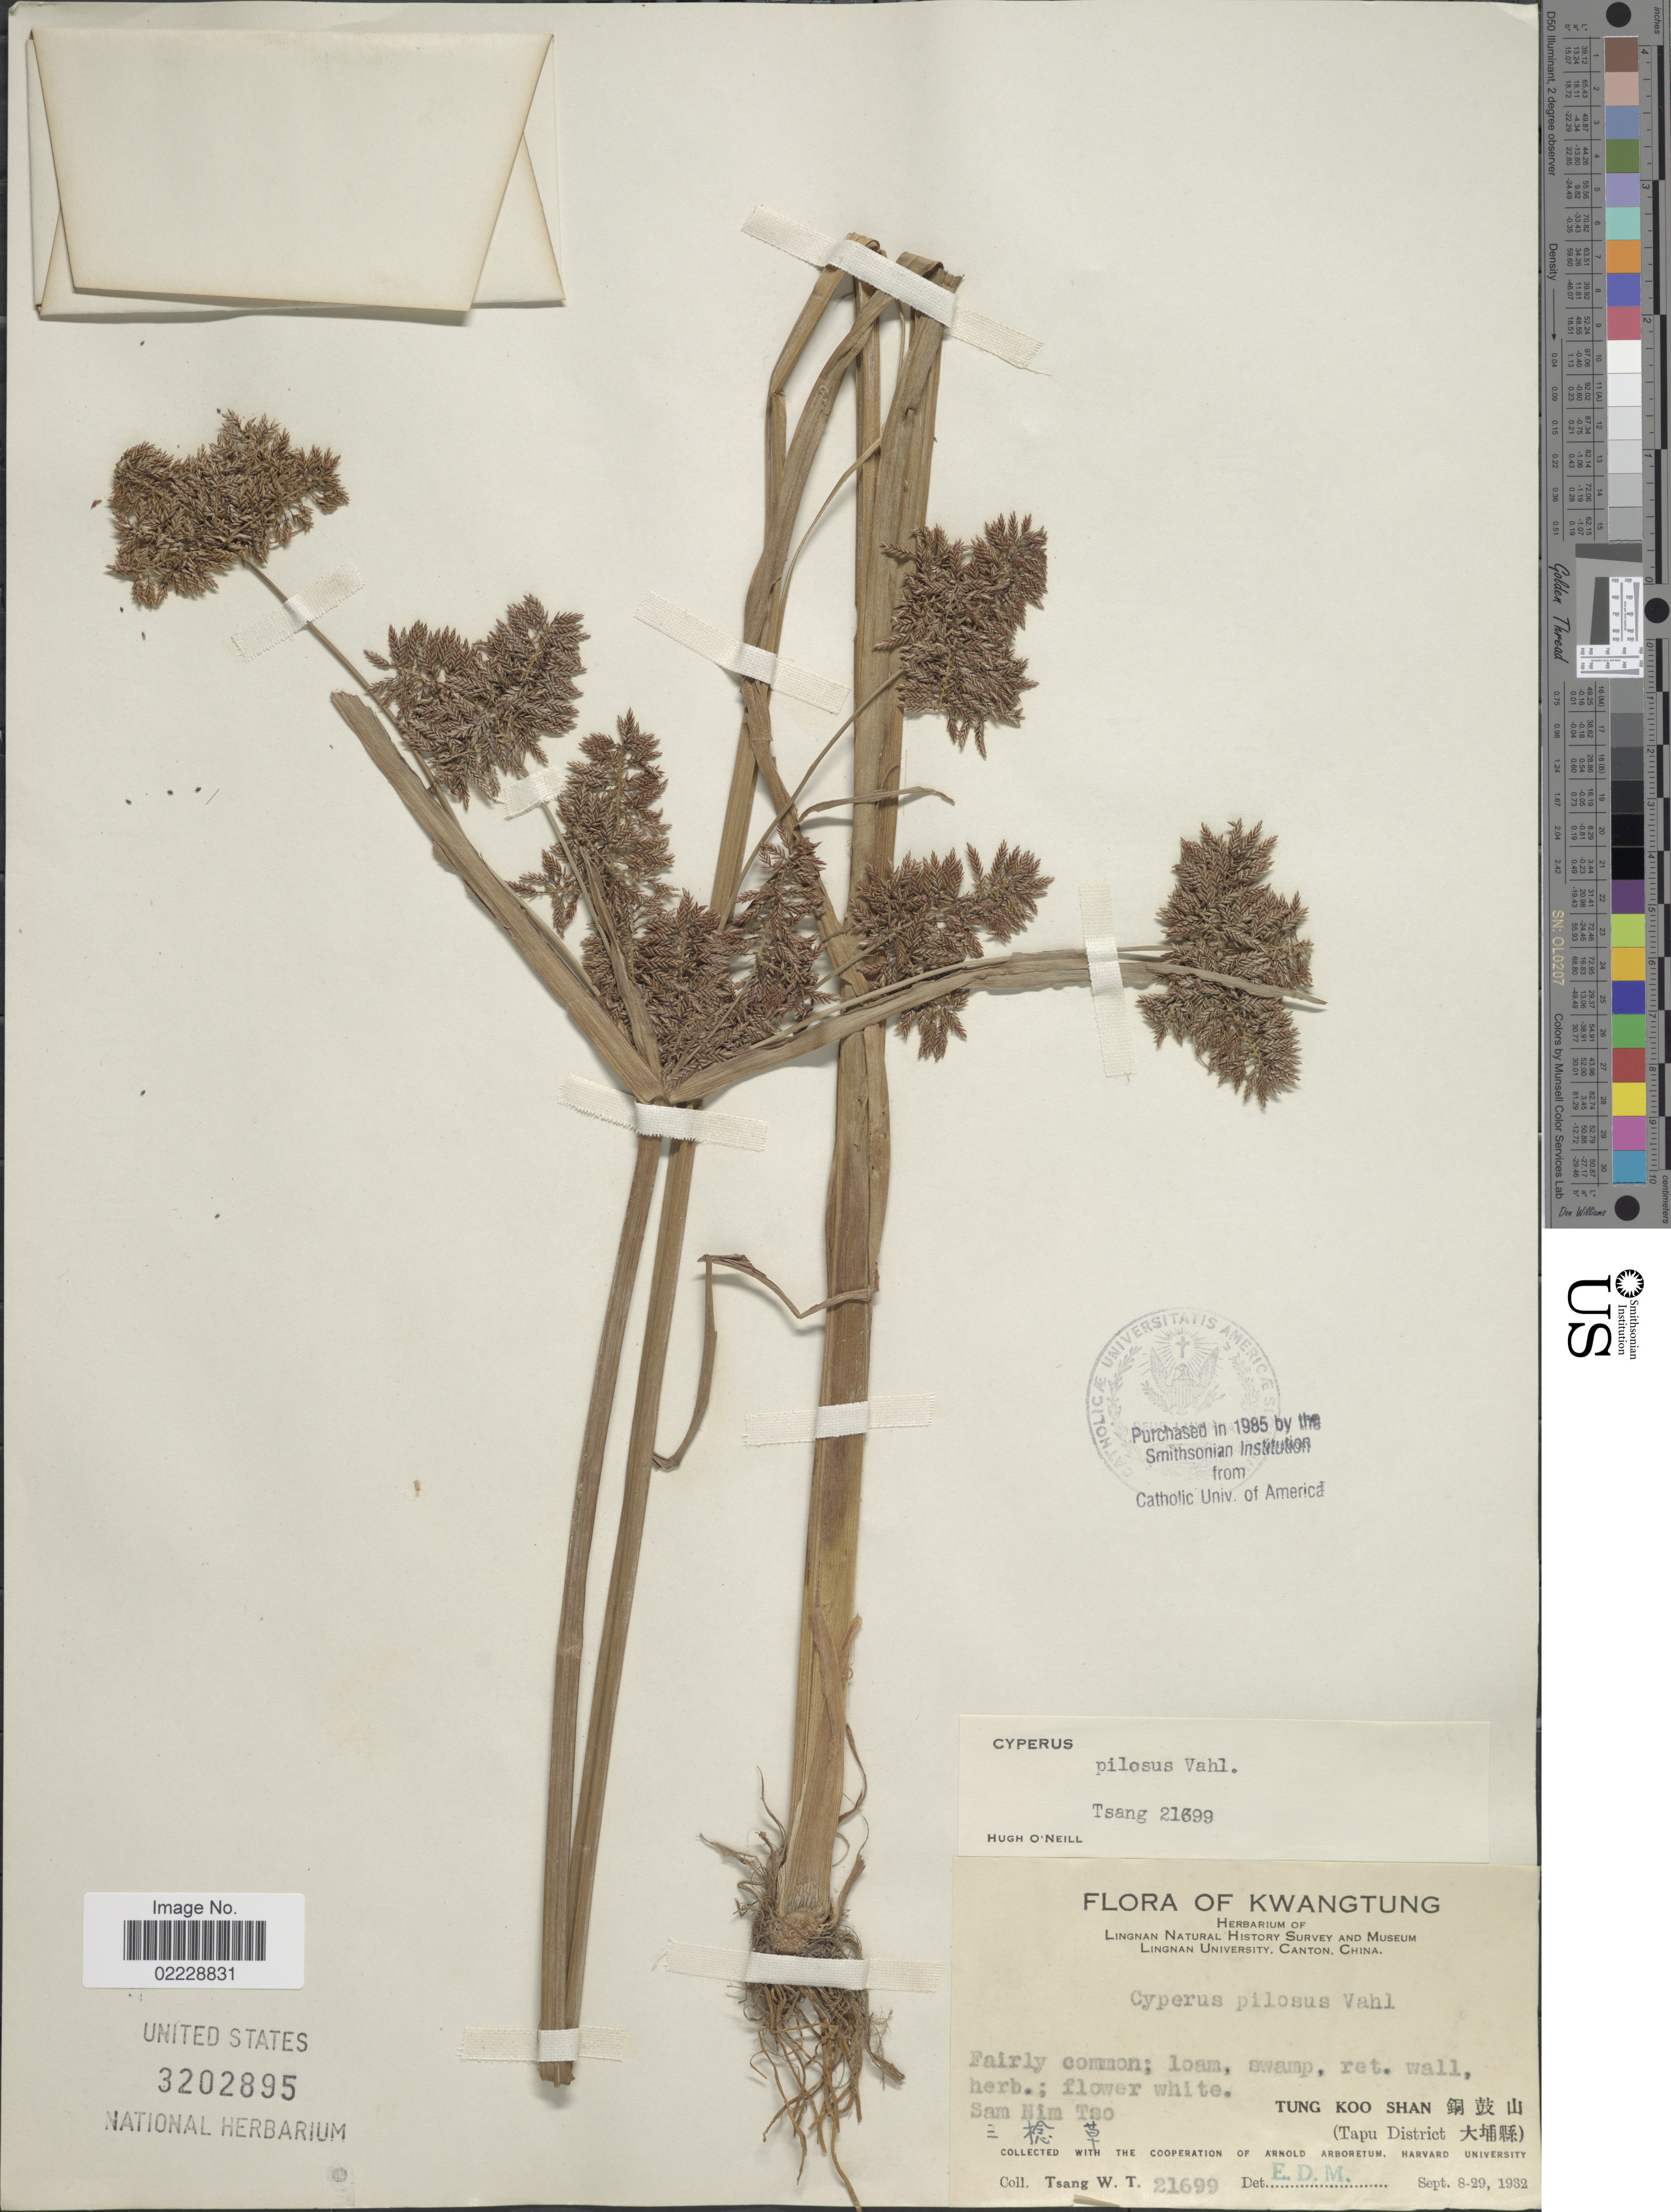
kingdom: Plantae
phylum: Tracheophyta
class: Liliopsida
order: Poales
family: Cyperaceae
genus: Cyperus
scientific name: Cyperus pilosus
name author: Vahl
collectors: W. T. Tsang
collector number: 21699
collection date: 1932-09-08/1932-09-29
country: China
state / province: Guangdong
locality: Kwangtung, Tung Koo Shan, (Tapu District) Sam Nim Tso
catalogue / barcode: US 3202895